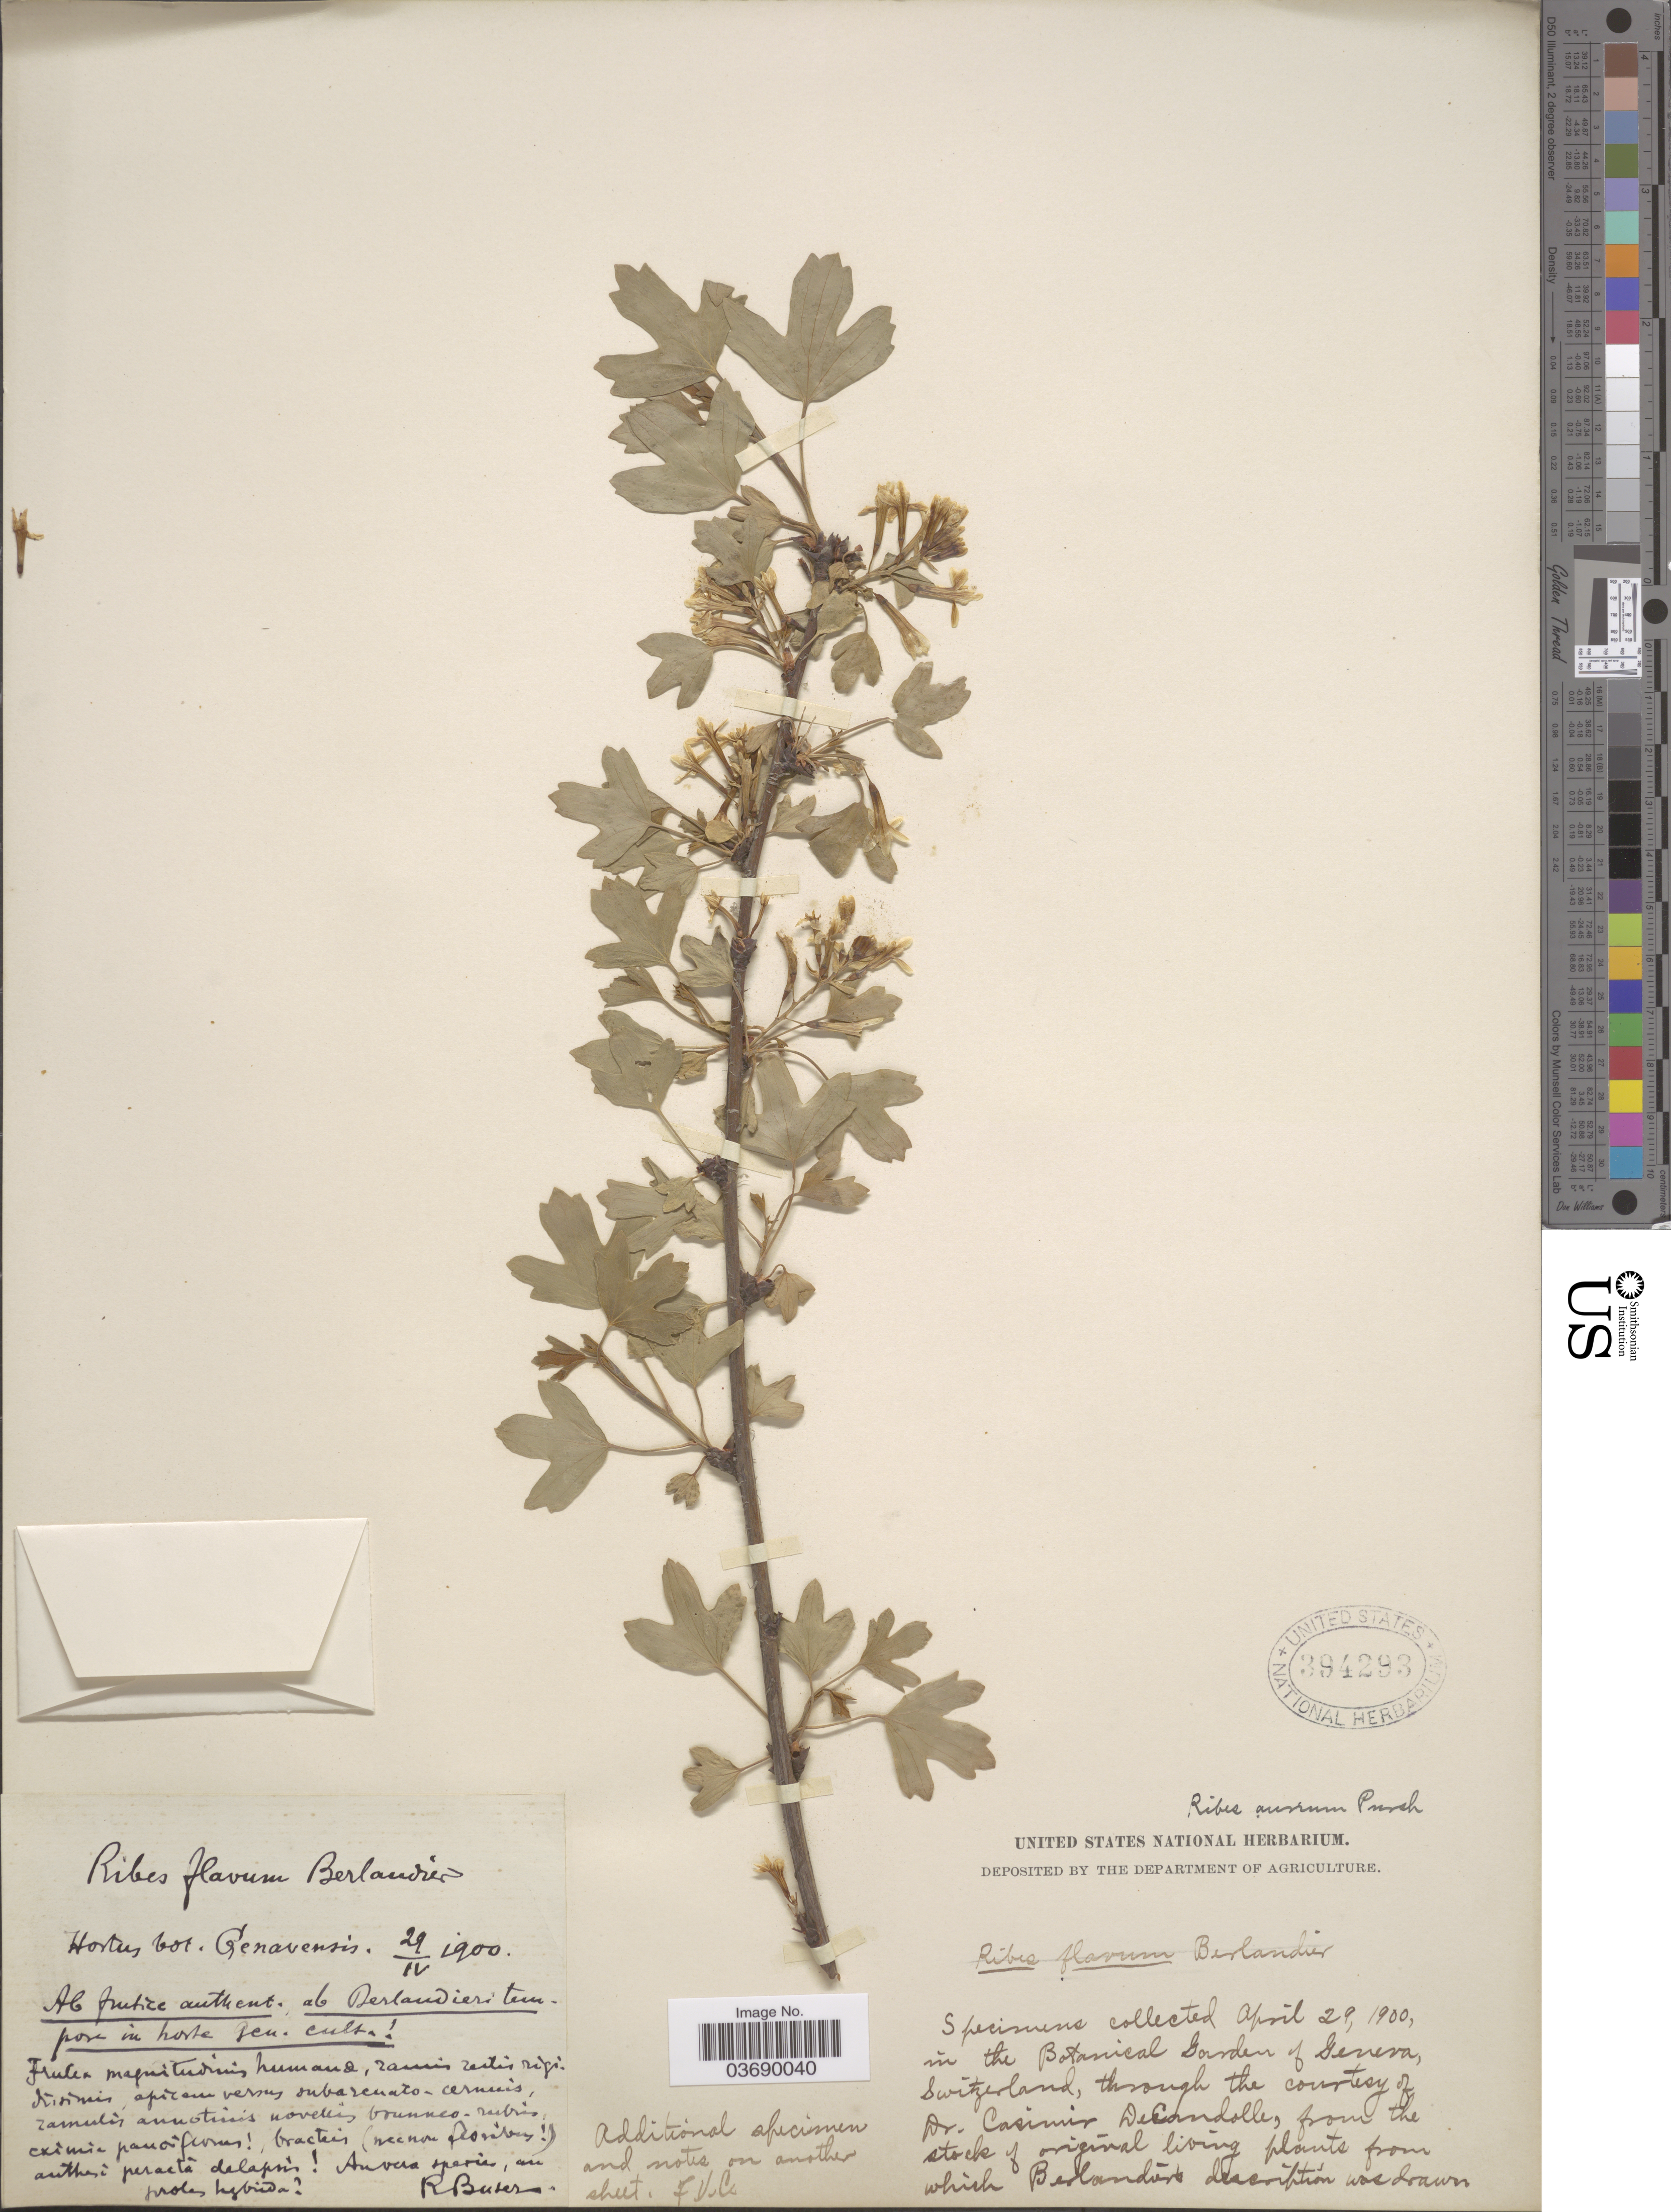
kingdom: Plantae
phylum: Tracheophyta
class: Magnoliopsida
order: Saxifragales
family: Grossulariaceae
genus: Ribes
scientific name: Ribes flavum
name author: Berland.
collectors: R. Buser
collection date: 1900-04-29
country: Switzerland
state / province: Genève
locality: Botanical Garden of Geneva. Hortus bot. Genavensis.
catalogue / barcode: US 394293